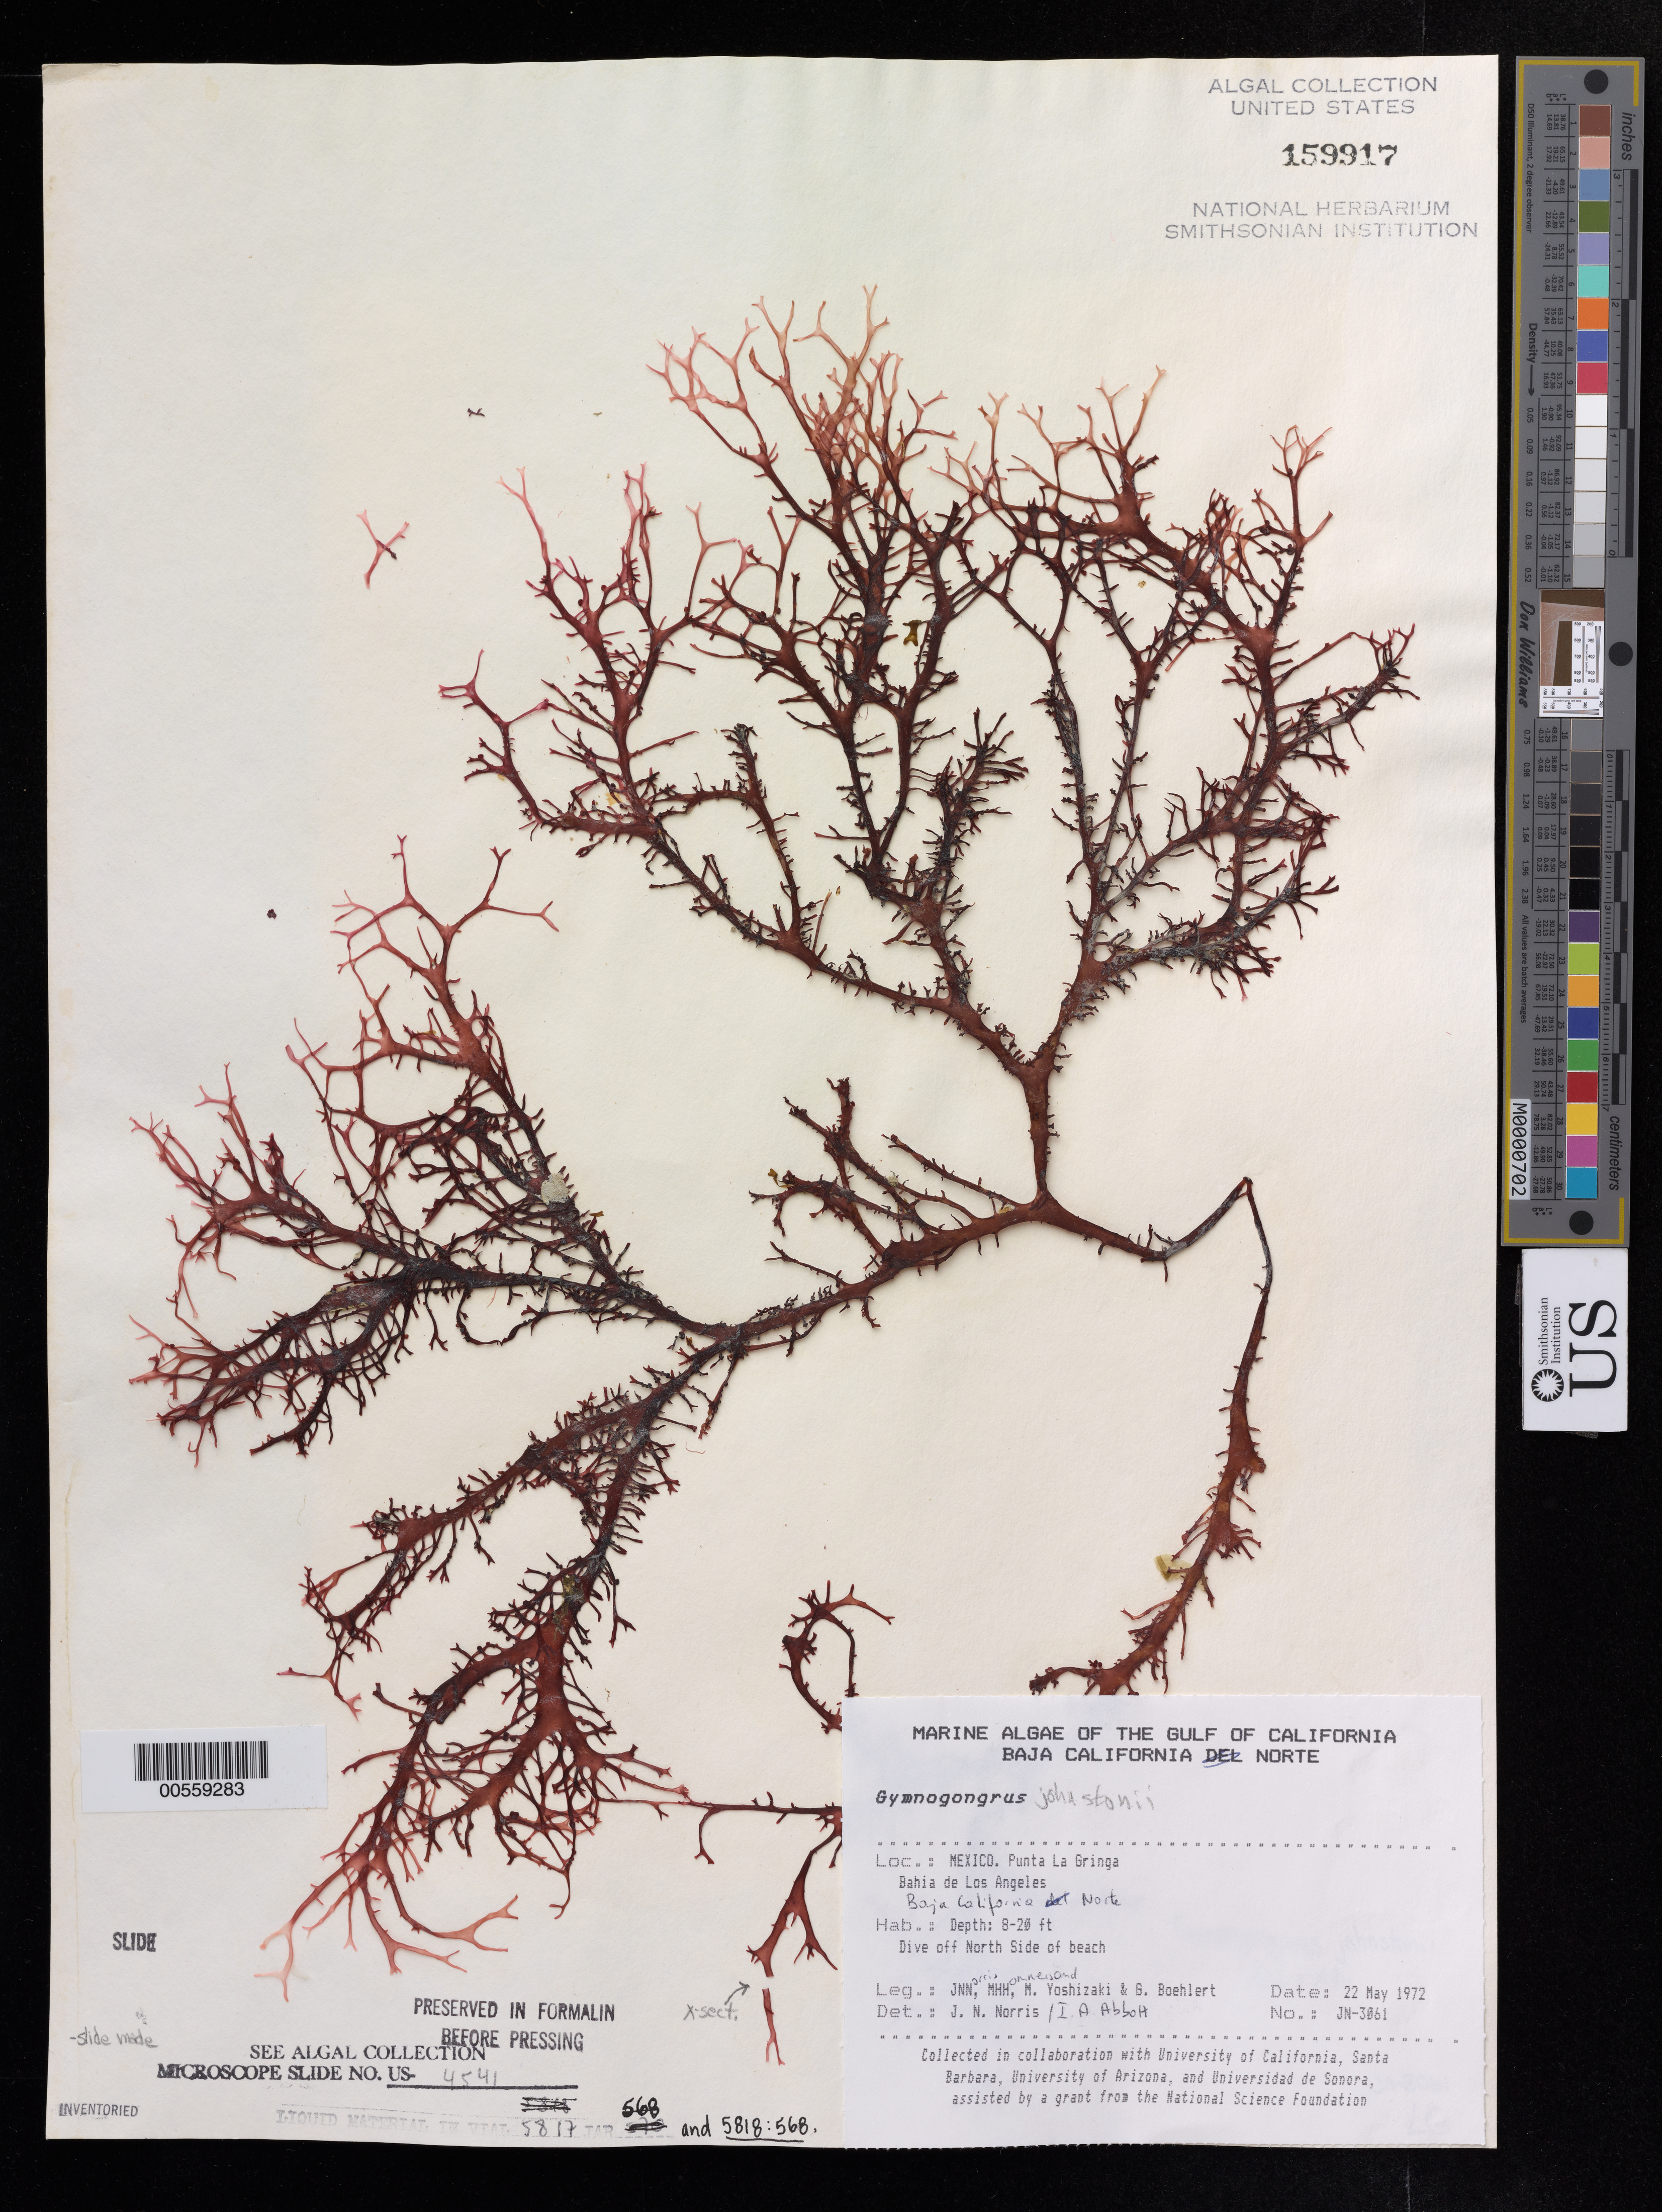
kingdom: Plantae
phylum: Rhodophyta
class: Florideophyceae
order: Gigartinales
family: Phyllophoraceae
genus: Gymnogongrus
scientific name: Gymnogongrus johnstonii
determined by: Norris, J. N.; Abbott, I. A.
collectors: J. N. Norris, M. H. Hommersand, M. Yoshizaki & G. Boehlert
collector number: JN-3061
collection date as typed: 22 May 1972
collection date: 1972-05-22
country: Mexico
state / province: Baja California Norte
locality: Punta La Gringa, Bahia de los Angeles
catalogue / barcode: US 159917